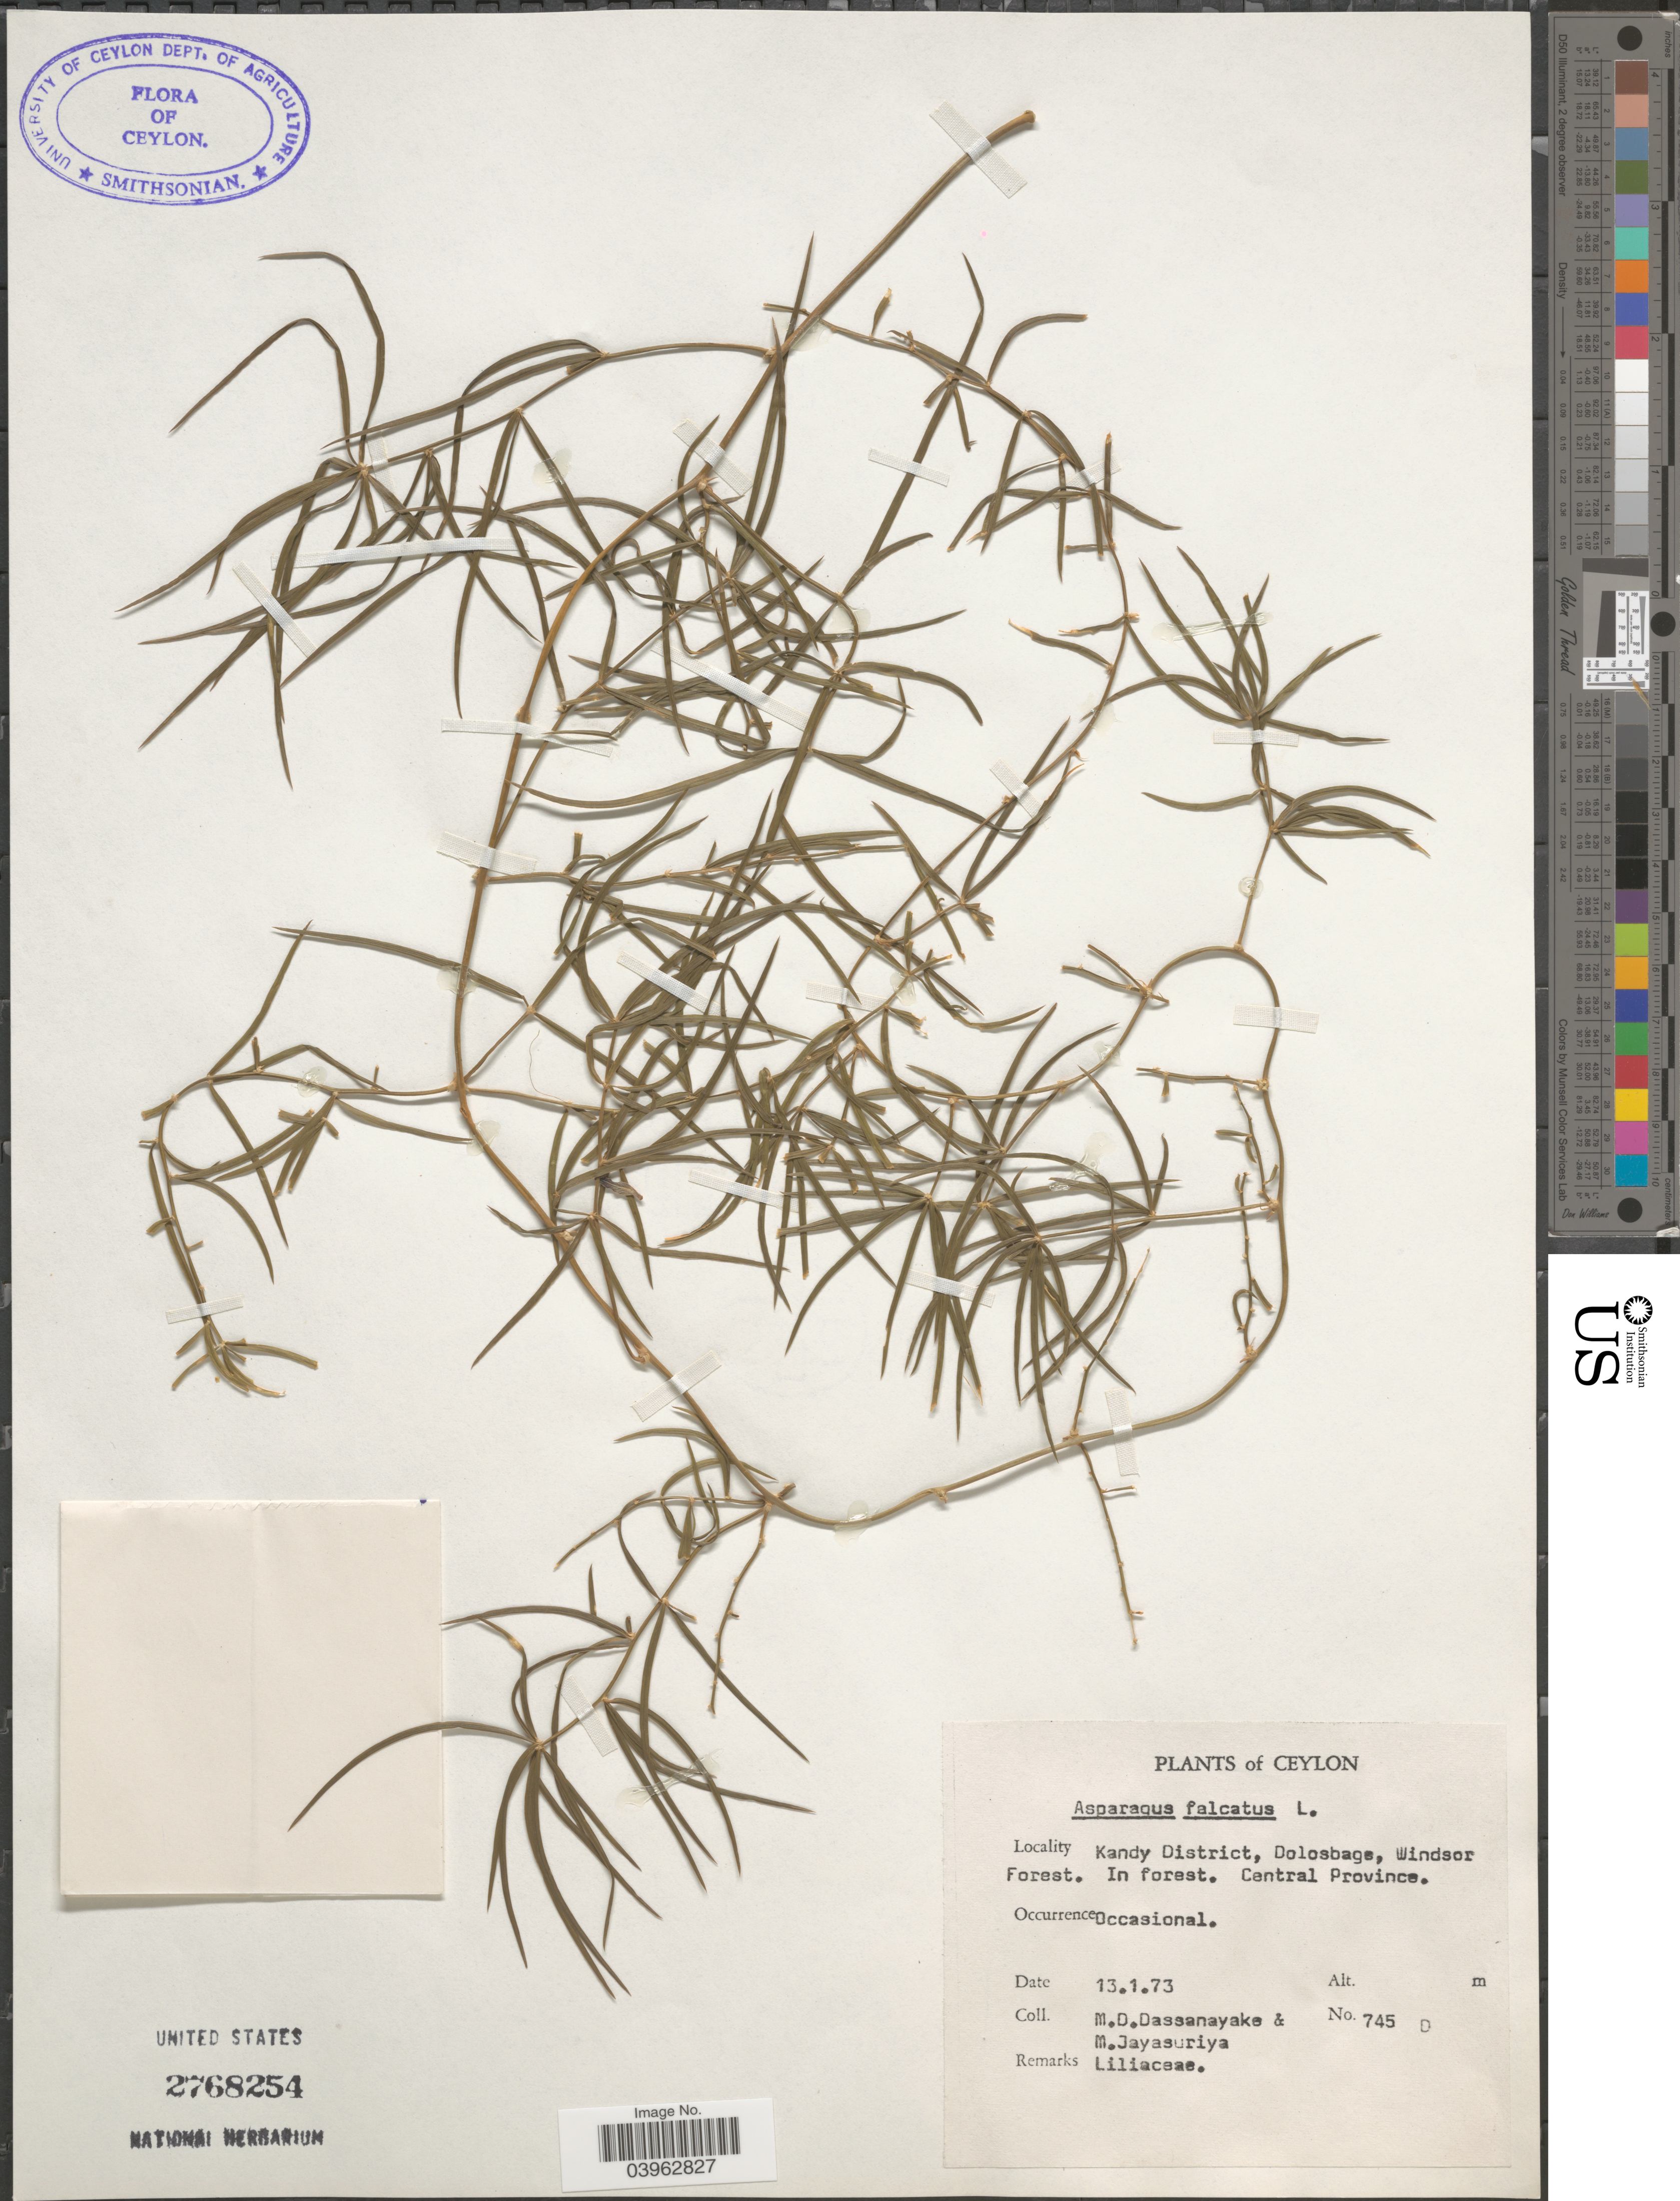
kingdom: Plantae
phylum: Tracheophyta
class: Liliopsida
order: Asparagales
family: Asparagaceae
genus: Asparagus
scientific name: Asparagus falcatus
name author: L.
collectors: M. D. Dassanayake & M. Jayasuria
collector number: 745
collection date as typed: Transcribed d/m/y: 13/1/73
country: Sri Lanka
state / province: Central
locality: Ceylon. Kandy District, Dolosbage, Wind sor Forest. In forest.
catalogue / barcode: US 2768254